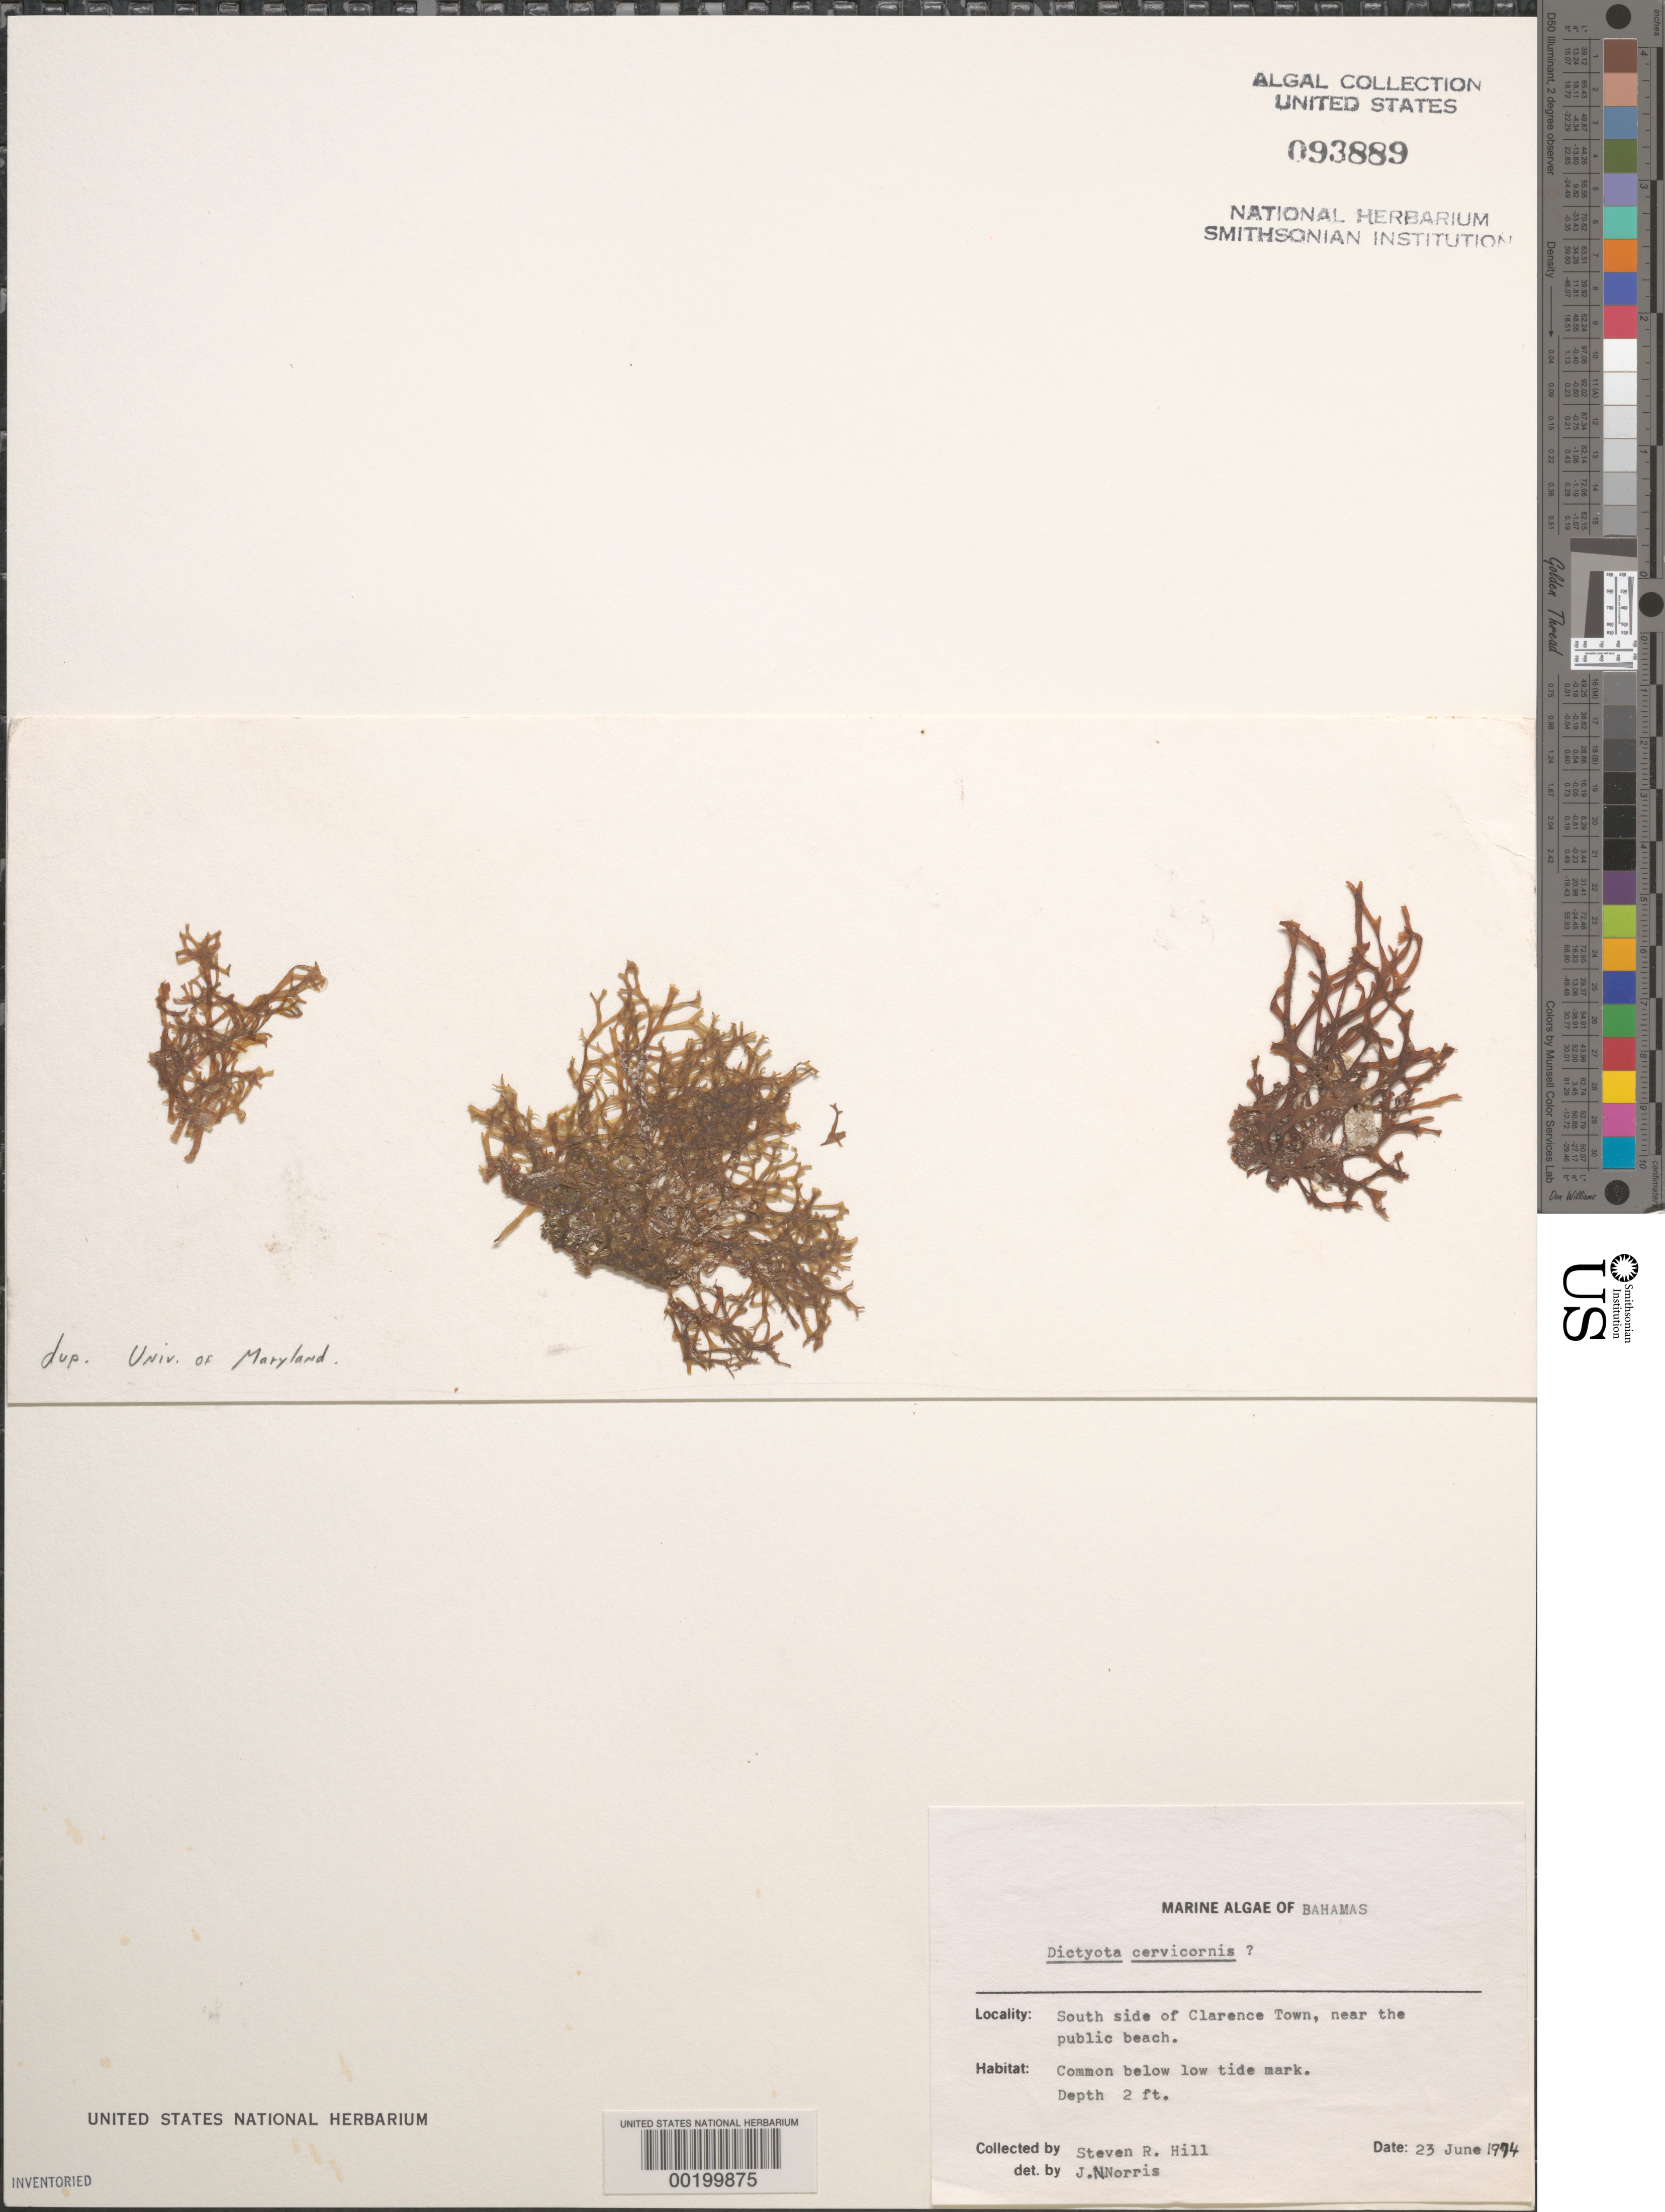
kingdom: Chromista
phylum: Ochrophyta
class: Phaeophyceae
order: Dictyotales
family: Dictyotaceae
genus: Dictyota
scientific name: Dictyota cervicornis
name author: Kütz.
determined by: Norris, James N.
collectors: S. R. Hill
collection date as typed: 23 Jun 1974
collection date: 1974-06-23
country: Bahamas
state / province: Long Island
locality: Clarence town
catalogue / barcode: US 93889